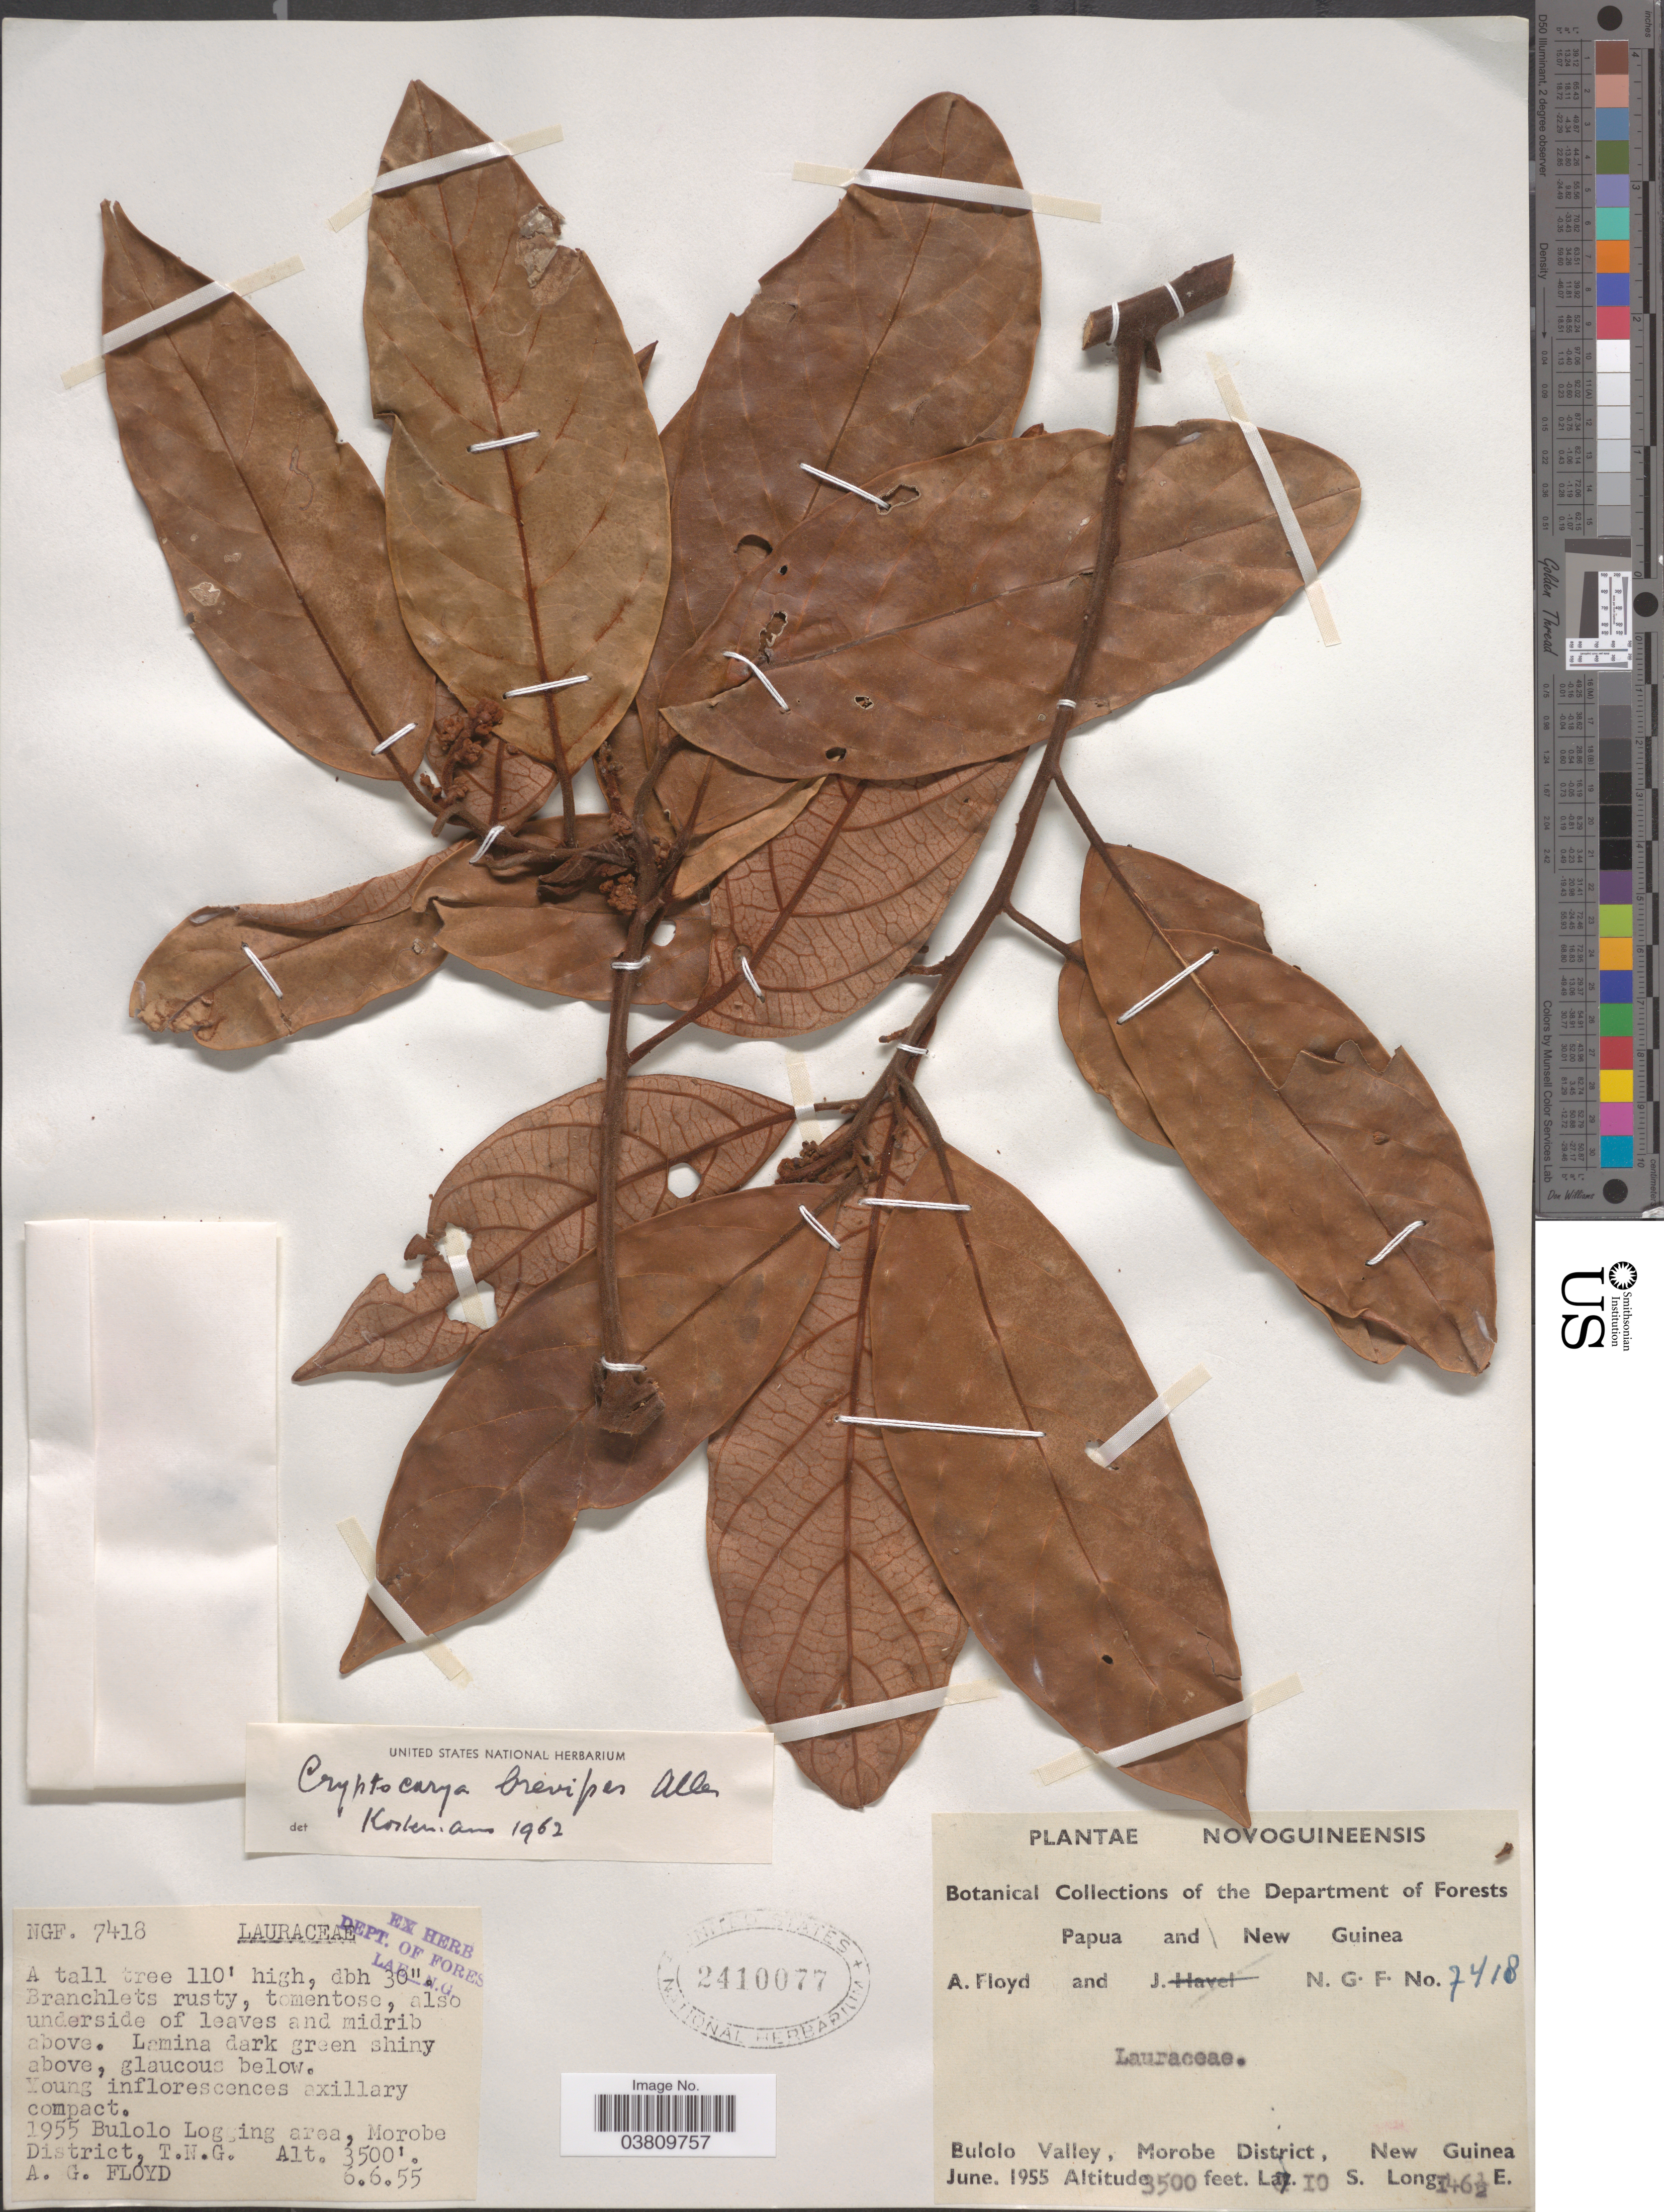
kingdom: Plantae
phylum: Tracheophyta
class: Magnoliopsida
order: Laurales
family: Lauraceae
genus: Cryptocarya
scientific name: Cryptocarya brevipes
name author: C.K. Allen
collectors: A. Floyd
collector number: NGF 7418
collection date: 1955-06-06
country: Papua New Guinea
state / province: Morobe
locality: Bulolo Valley, Morobe District, New Guinea. 1955 Bulolo Logging area.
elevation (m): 1067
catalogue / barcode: US 2410077